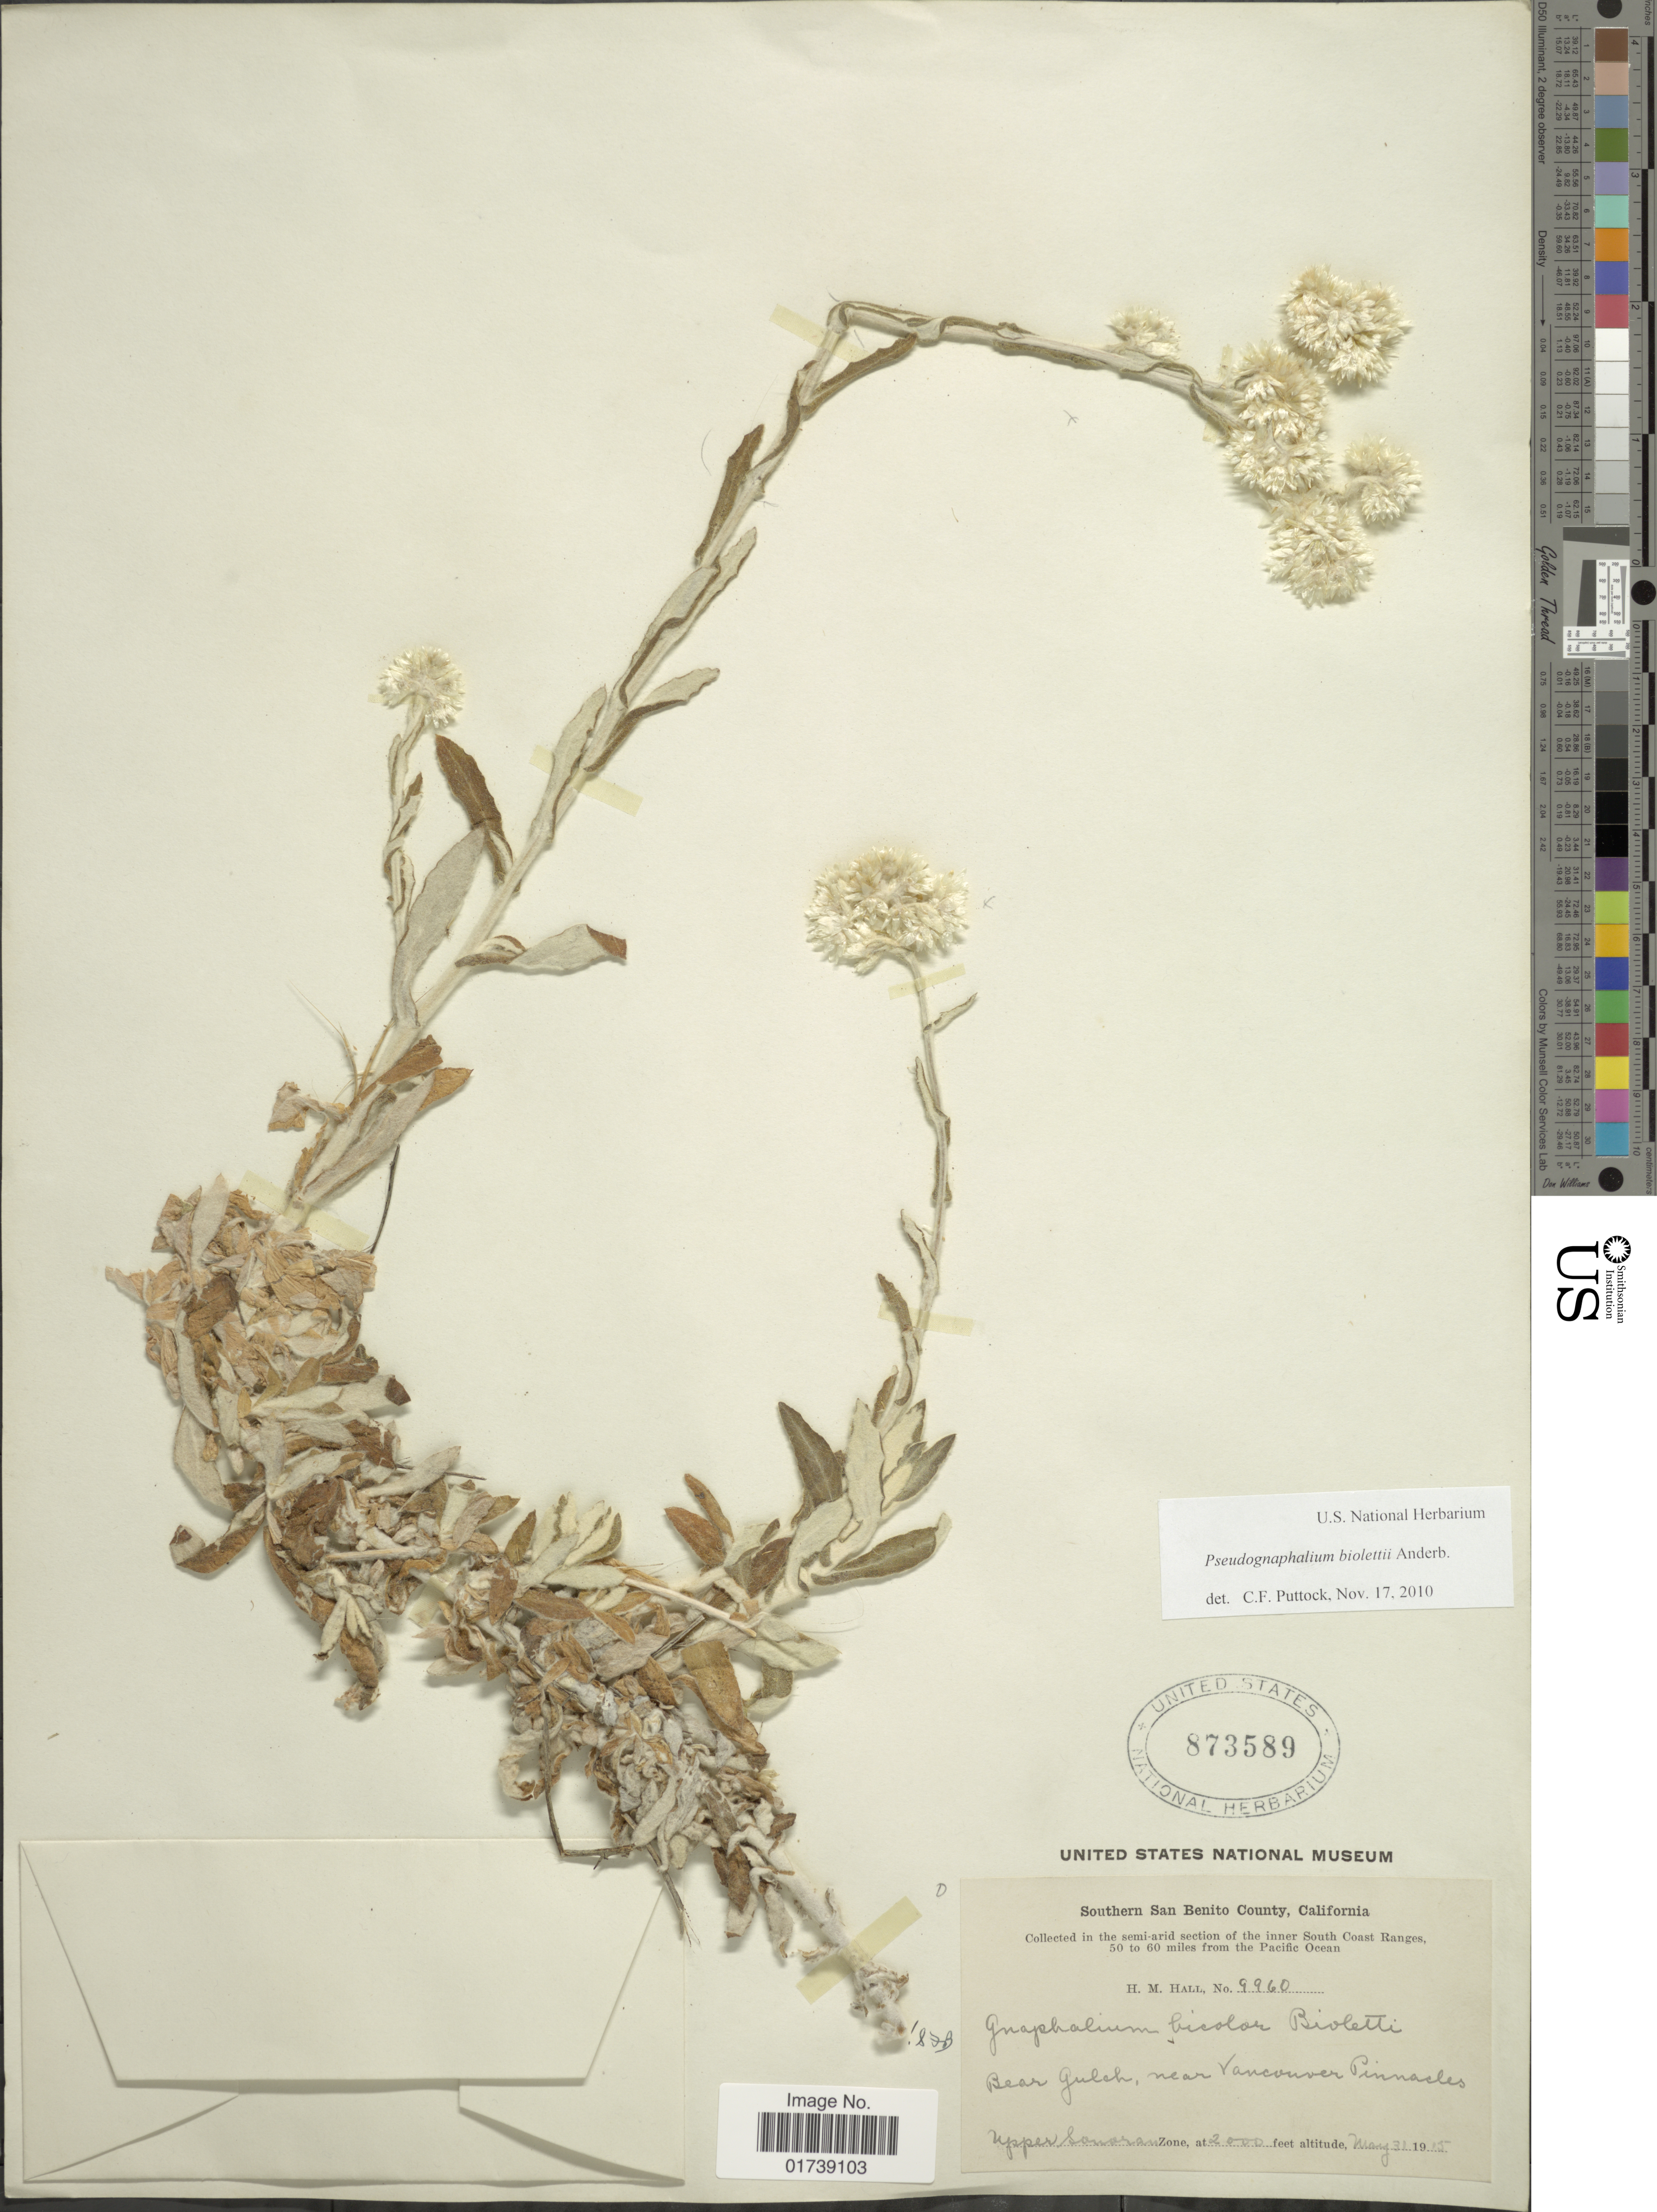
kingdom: Plantae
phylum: Tracheophyta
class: Magnoliopsida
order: Asterales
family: Asteraceae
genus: Pseudognaphalium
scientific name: Pseudognaphalium biolettii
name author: Anderb.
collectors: H. M. Hall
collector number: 9960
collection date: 1915-05-31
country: United States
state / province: California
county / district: San Benito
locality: Southern San Benito County, Bear Gulch, near Vancouver Pinnacles, upper Sonoran Zone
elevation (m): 610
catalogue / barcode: US 873589